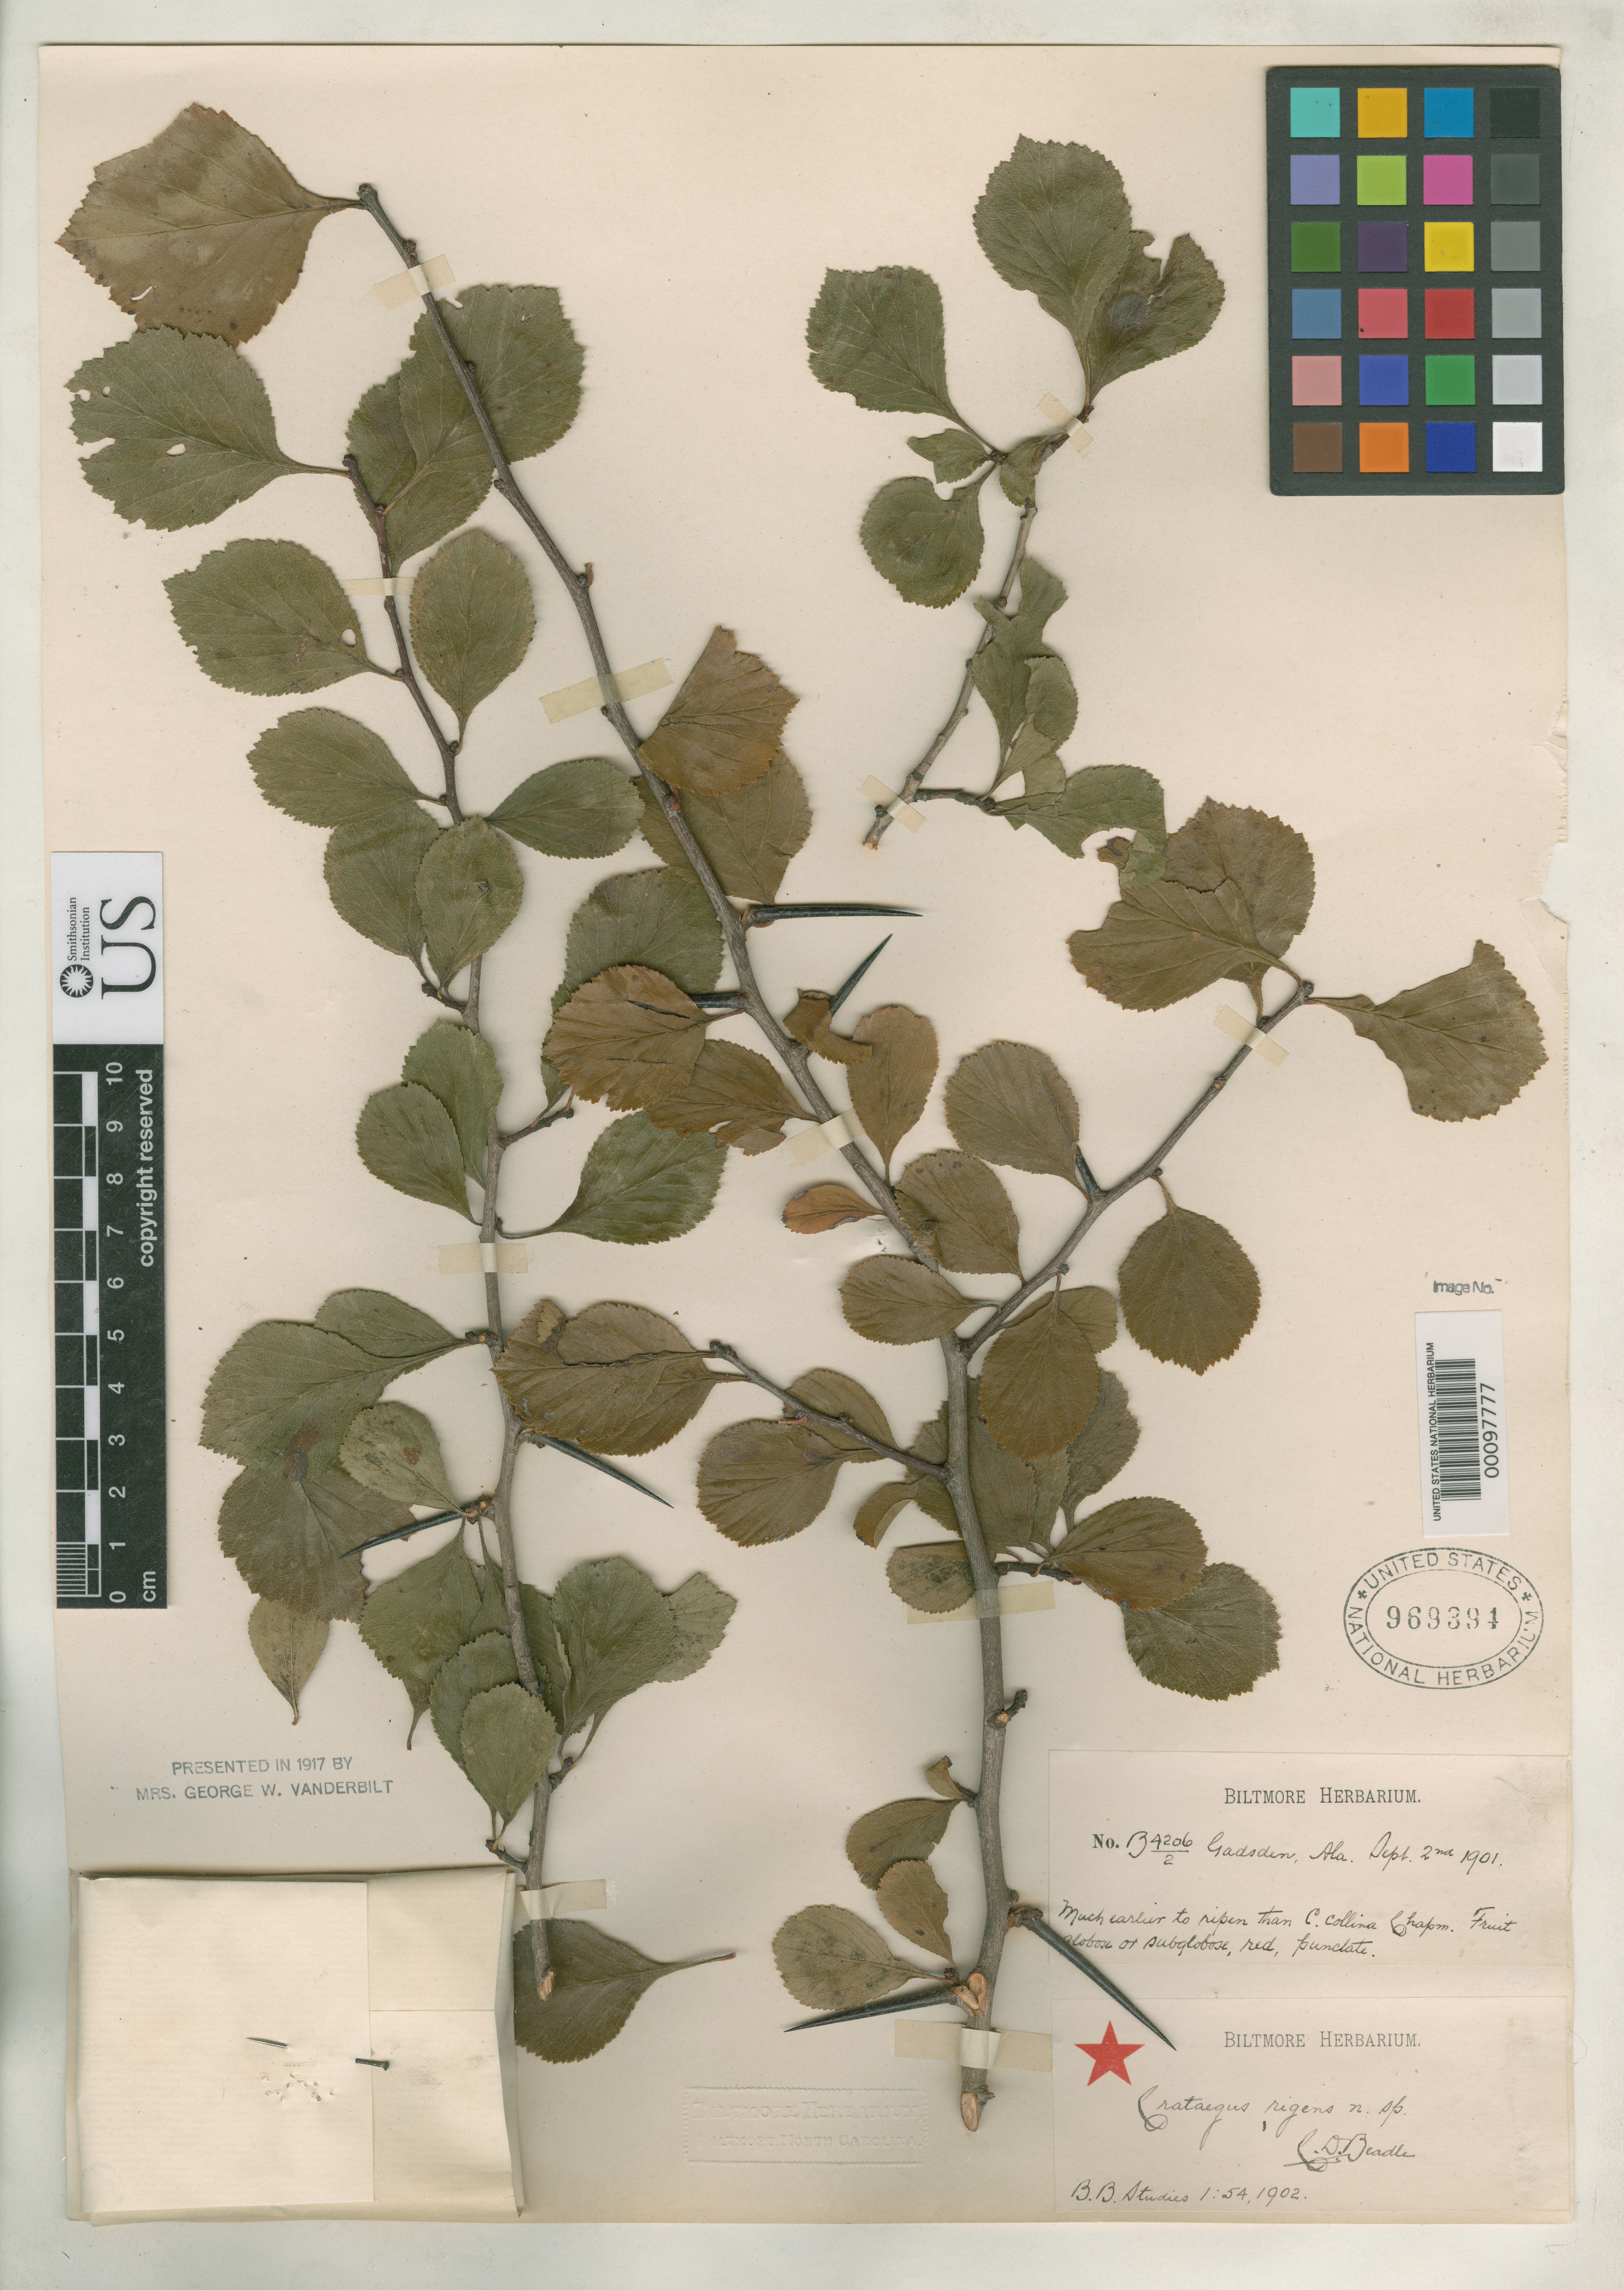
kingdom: Plantae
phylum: Tracheophyta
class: Magnoliopsida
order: Rosales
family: Rosaceae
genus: Crataegus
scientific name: Crataegus rigens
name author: Beadle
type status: Syntype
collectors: ex herb. Biltmore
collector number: B 4206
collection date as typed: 02 Sep 1901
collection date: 1901-09-02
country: United States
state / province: Alabama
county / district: Etowah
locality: Gadsden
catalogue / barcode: US 969394